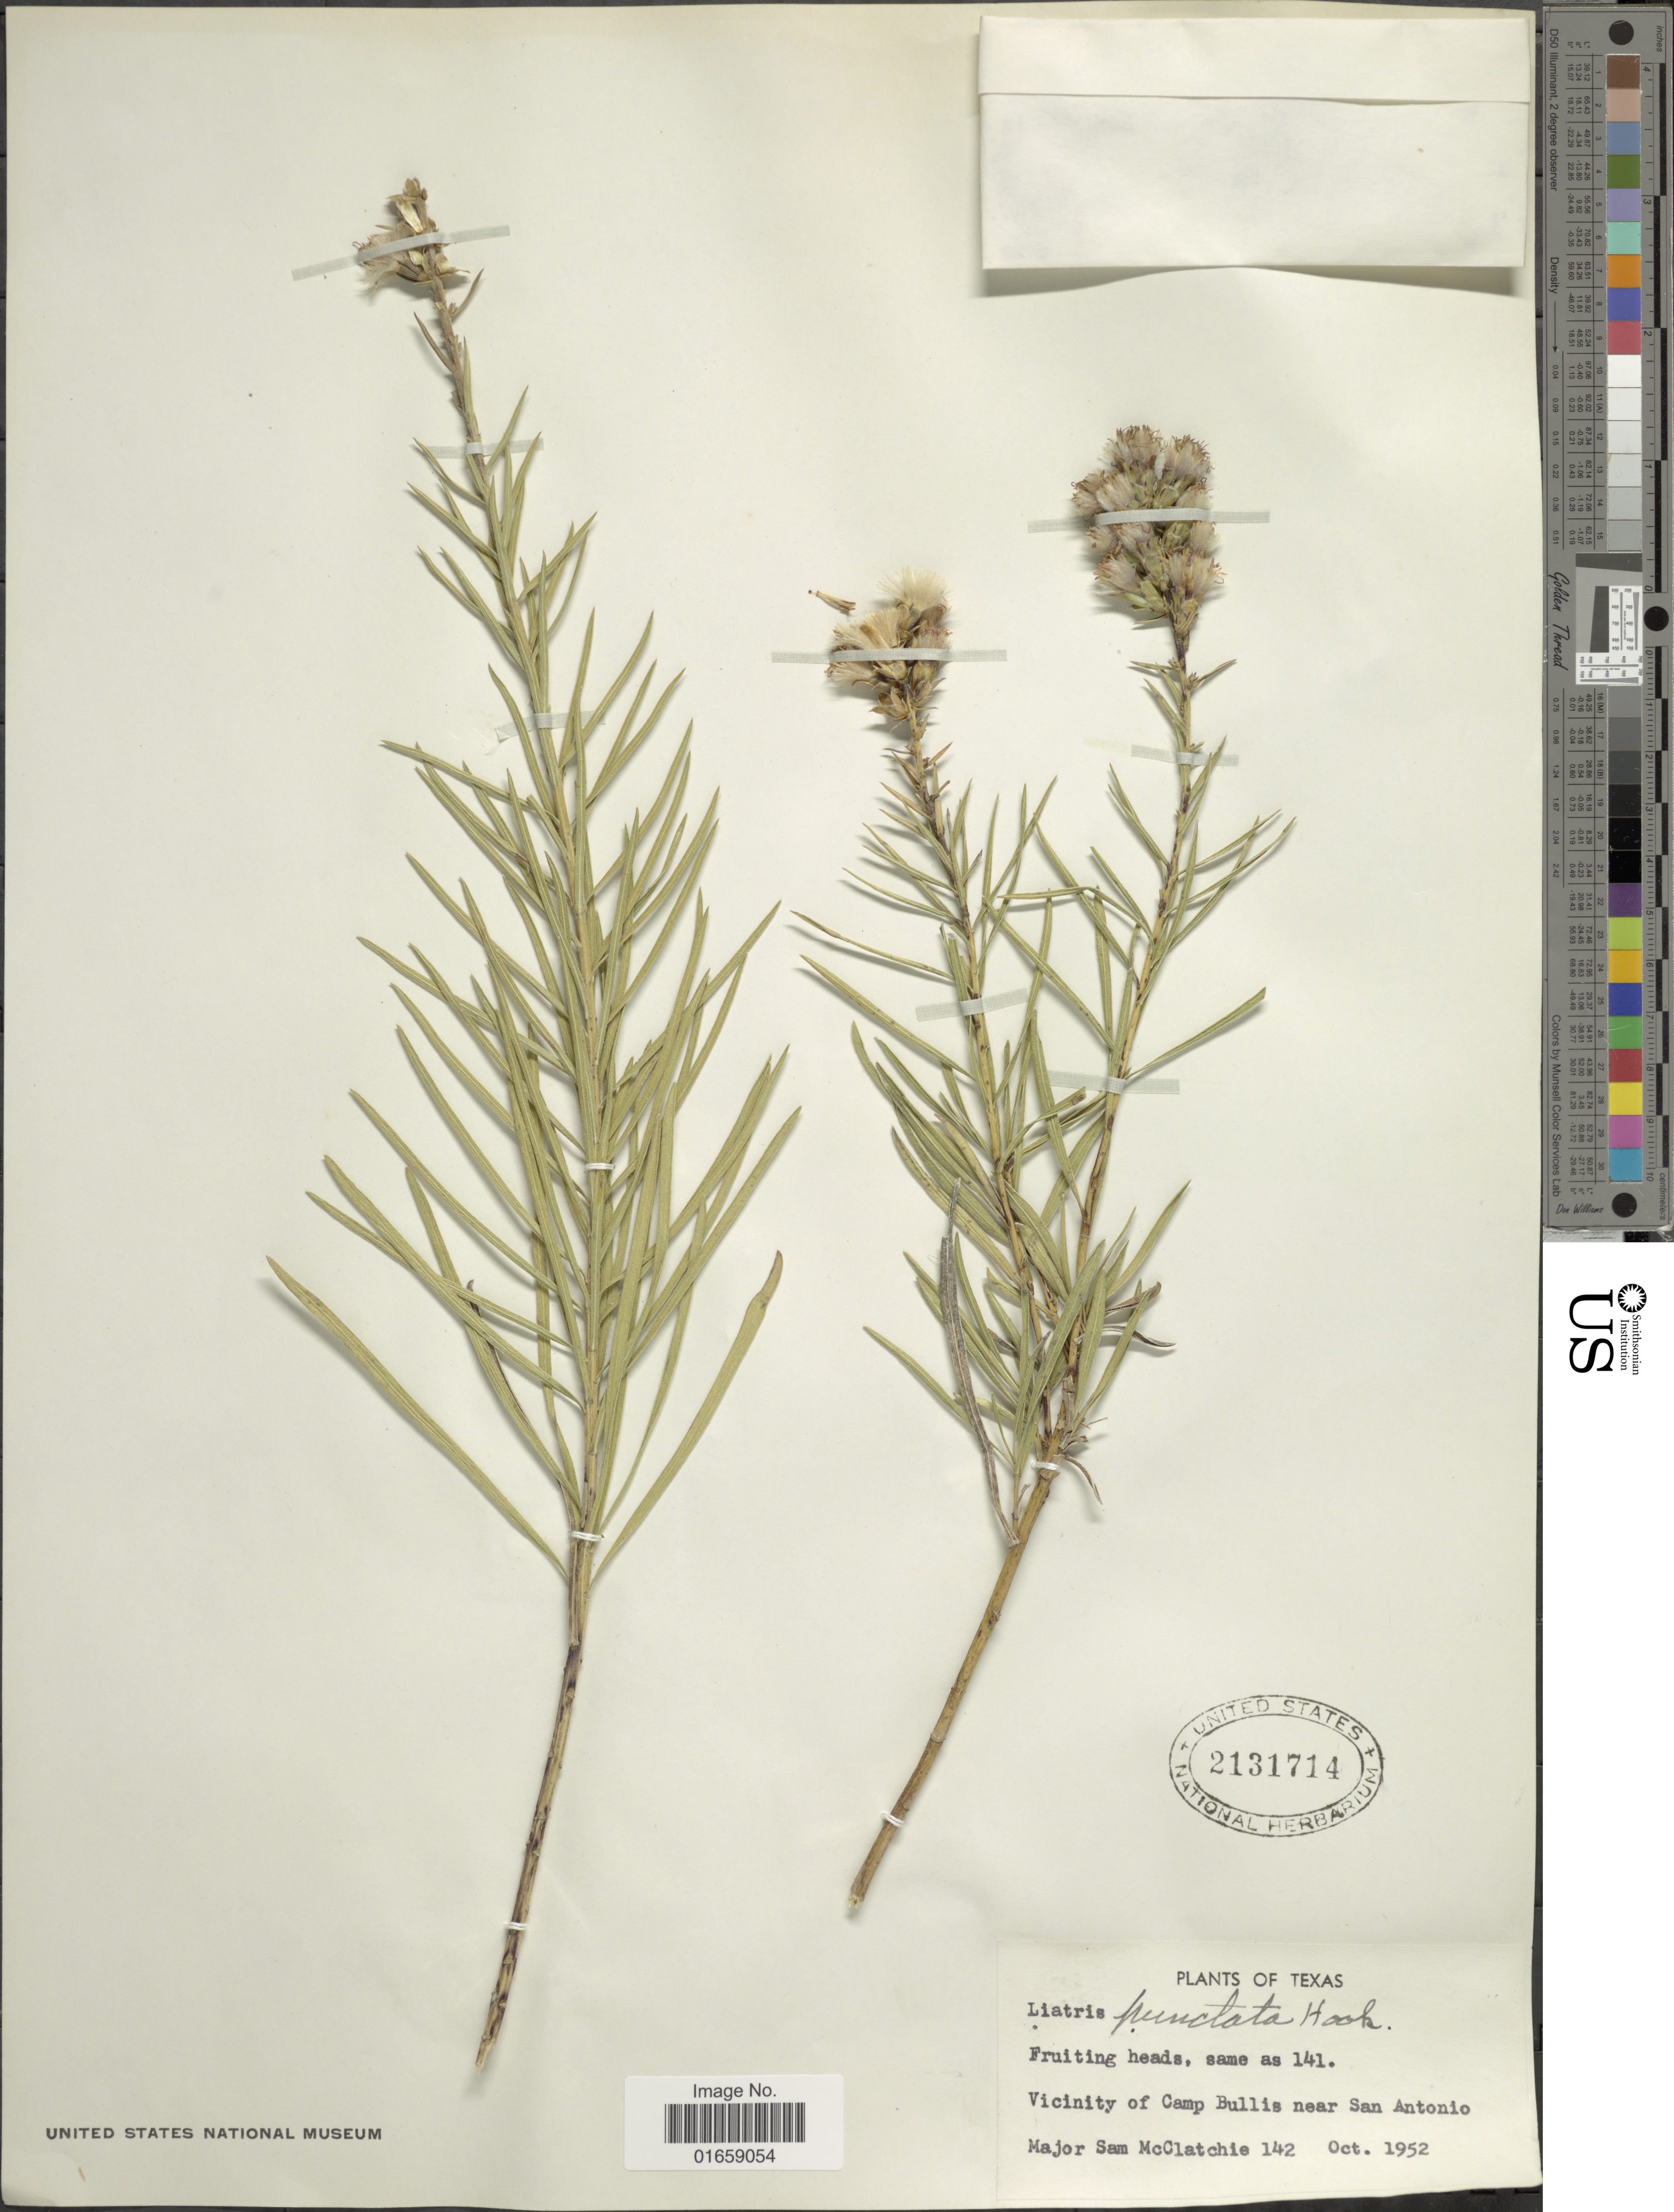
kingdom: Plantae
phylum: Tracheophyta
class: Magnoliopsida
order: Asterales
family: Asteraceae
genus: Liatris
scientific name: Liatris punctata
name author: Hook.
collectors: S. McClatchie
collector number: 142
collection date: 1952-10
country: United States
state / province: Texas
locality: Vicinity of Camp Bullis near San Antonio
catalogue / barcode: US 2131714